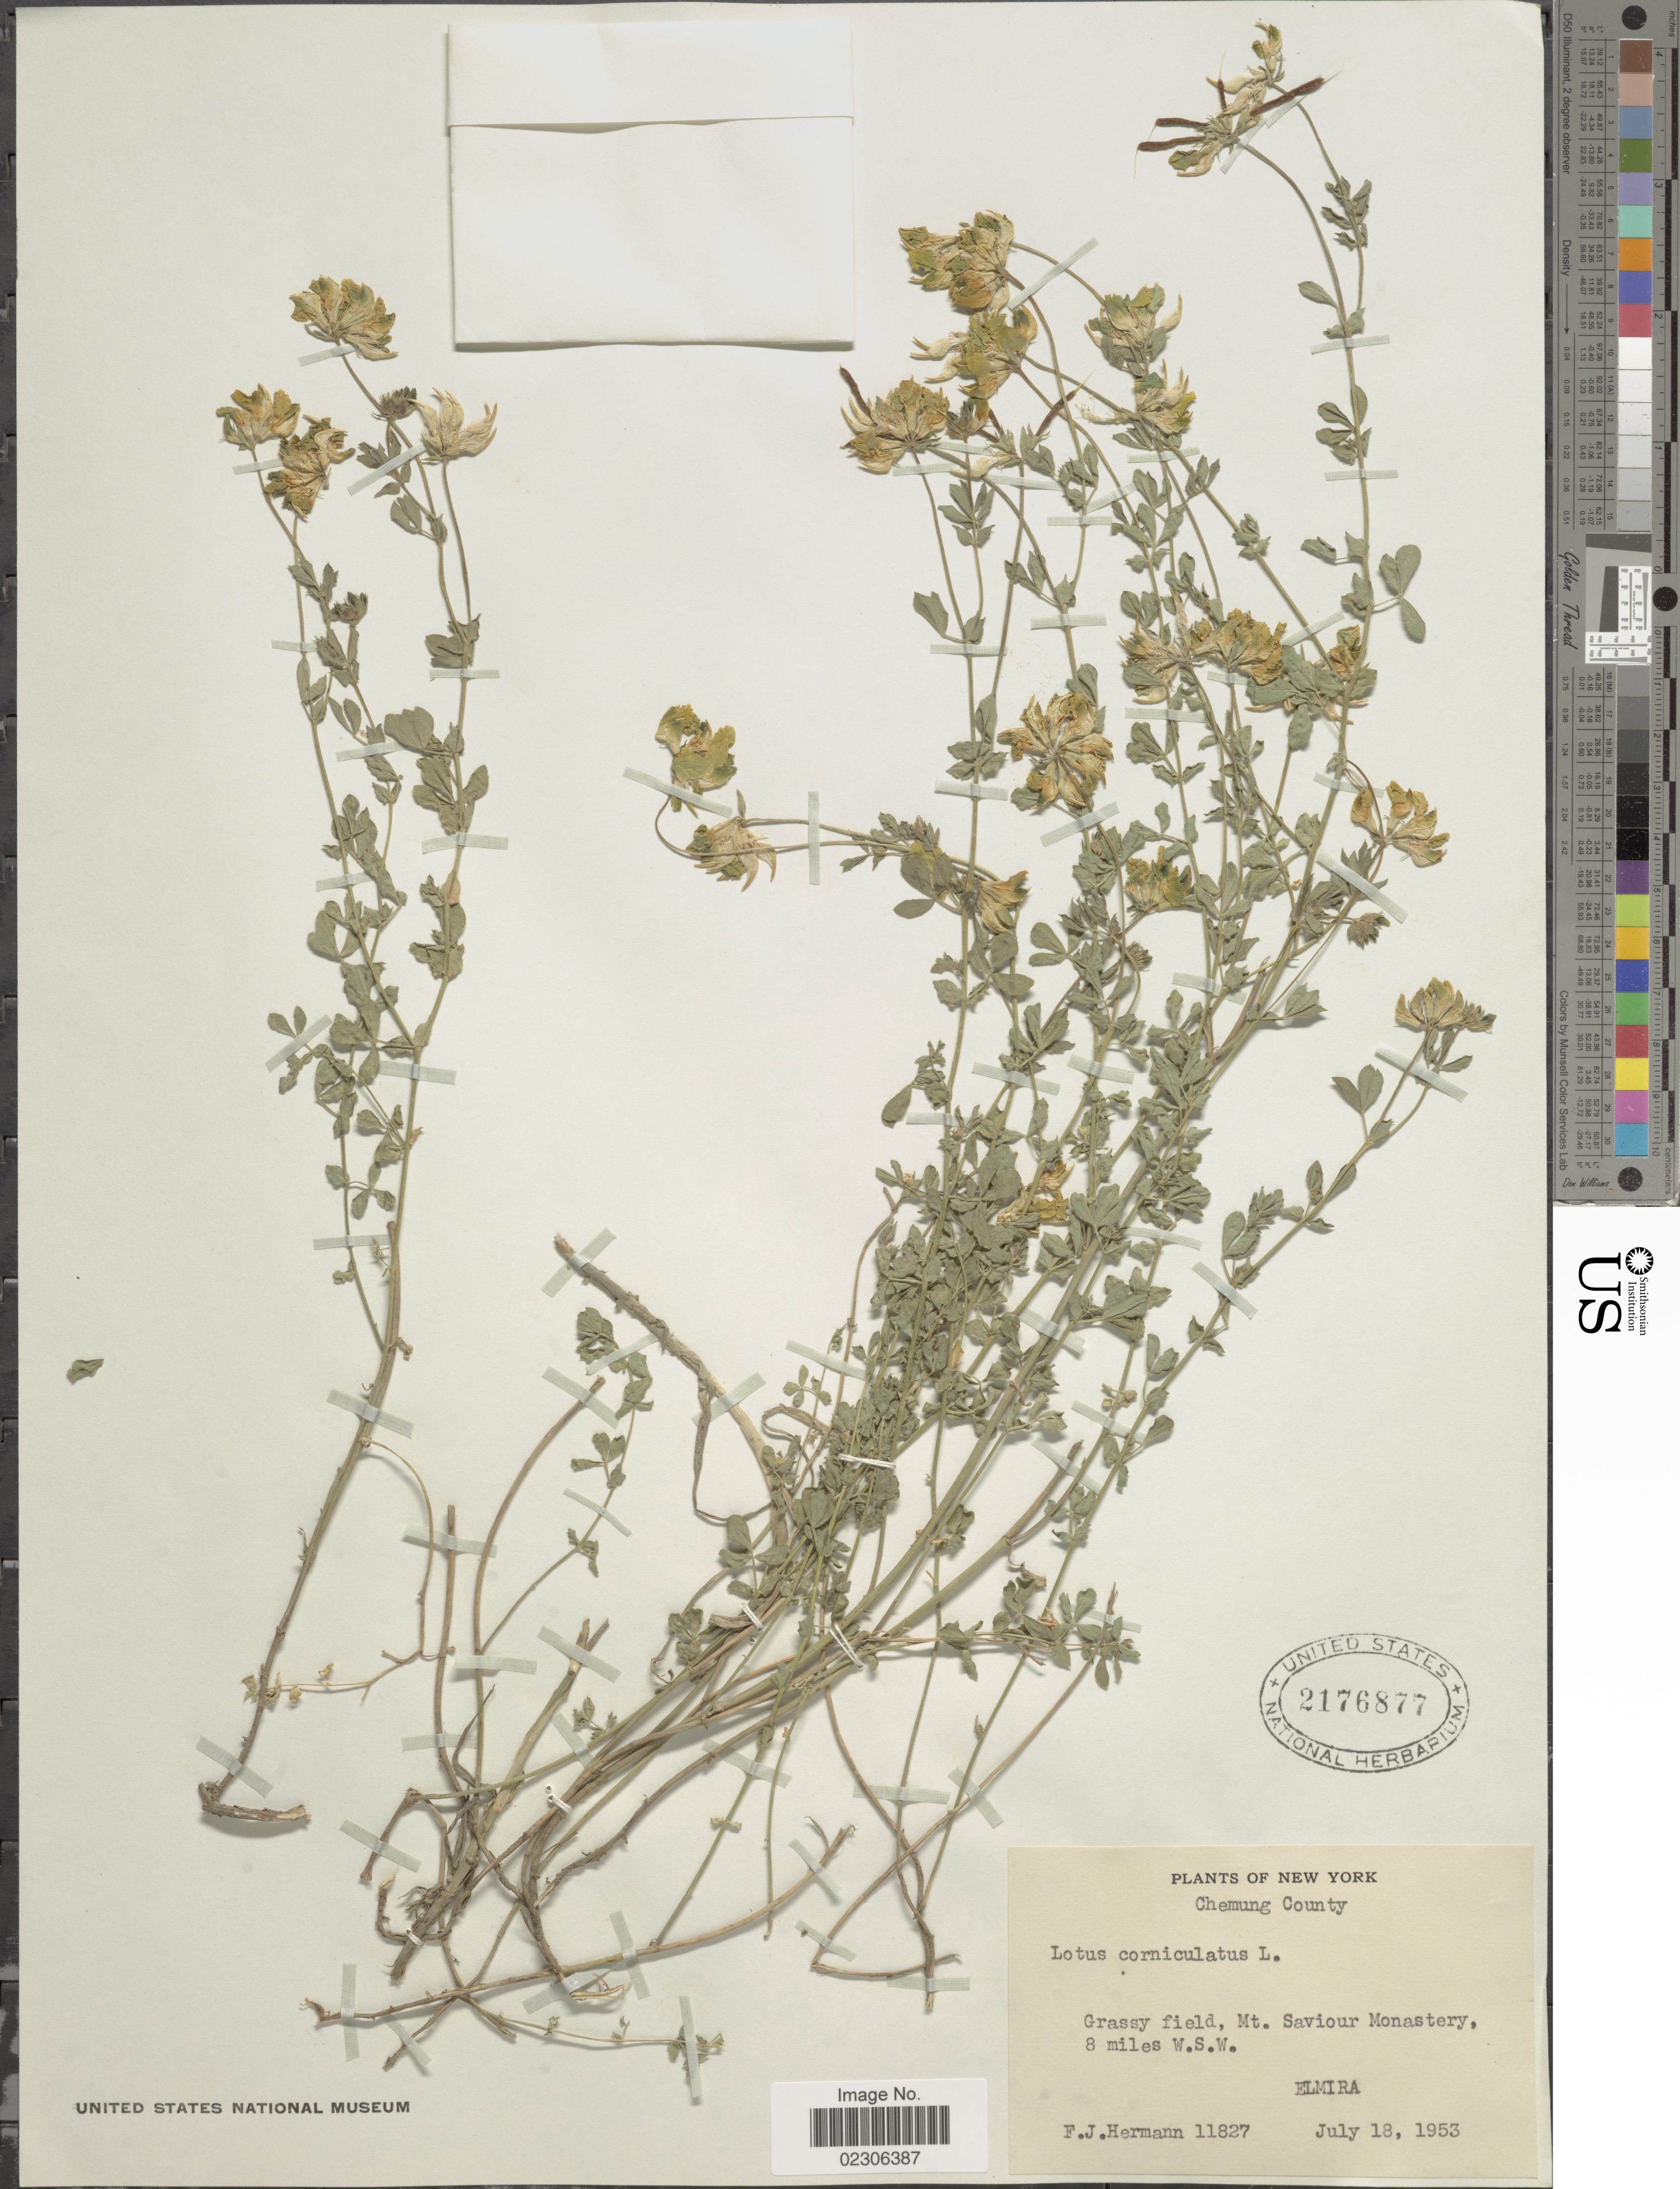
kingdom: Plantae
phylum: Tracheophyta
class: Magnoliopsida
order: Fabales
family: Fabaceae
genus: Lotus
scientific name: Lotus corniculatus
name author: L.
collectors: F. J. Hermann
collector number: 11827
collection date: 1953-07-18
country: United States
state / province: New York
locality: Grassy field, Mt. Savoir Monastery 8 miles W.S.W., Elmira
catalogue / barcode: US 2176877